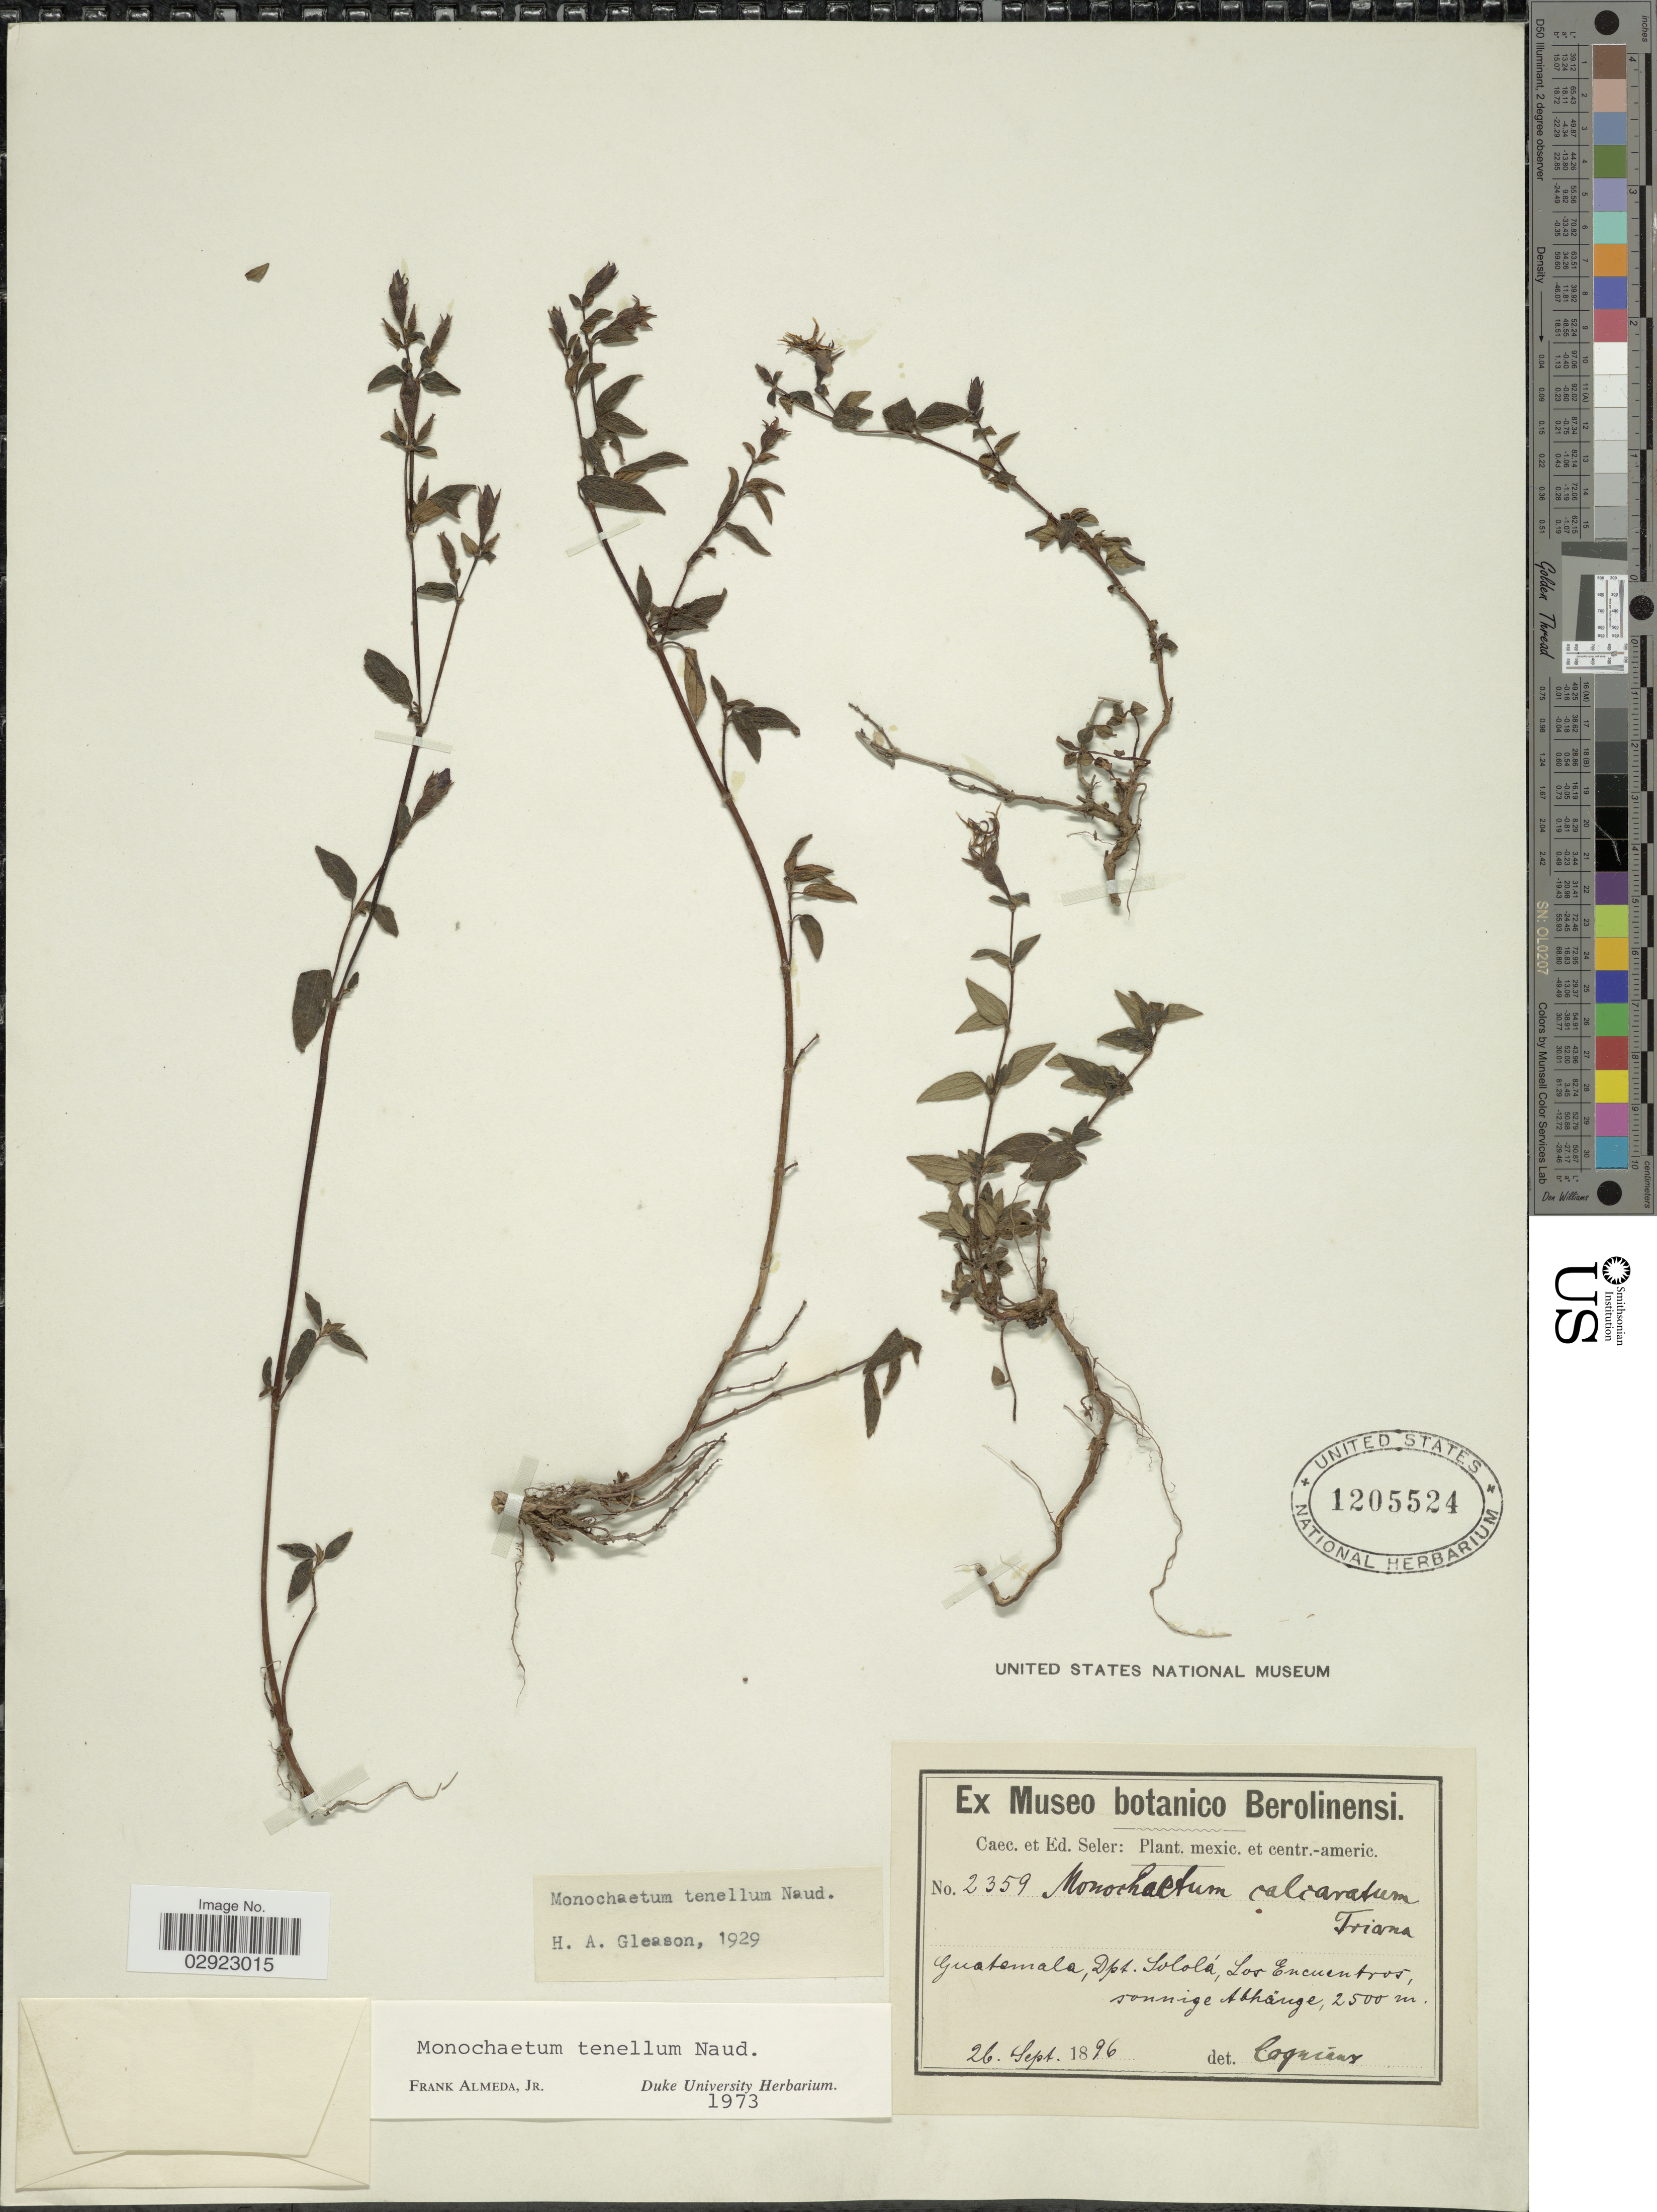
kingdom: Plantae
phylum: Tracheophyta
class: Magnoliopsida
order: Myrtales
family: Melastomataceae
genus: Monochaetum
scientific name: Monochaetum tenellum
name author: Naudin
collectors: ex Caec. et Ed Seler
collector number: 2359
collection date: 1896-09-26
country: Guatemala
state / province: Sololá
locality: Guatemala, Dpt. Sololá, Los Encuentros.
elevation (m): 2500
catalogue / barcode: US 1205524